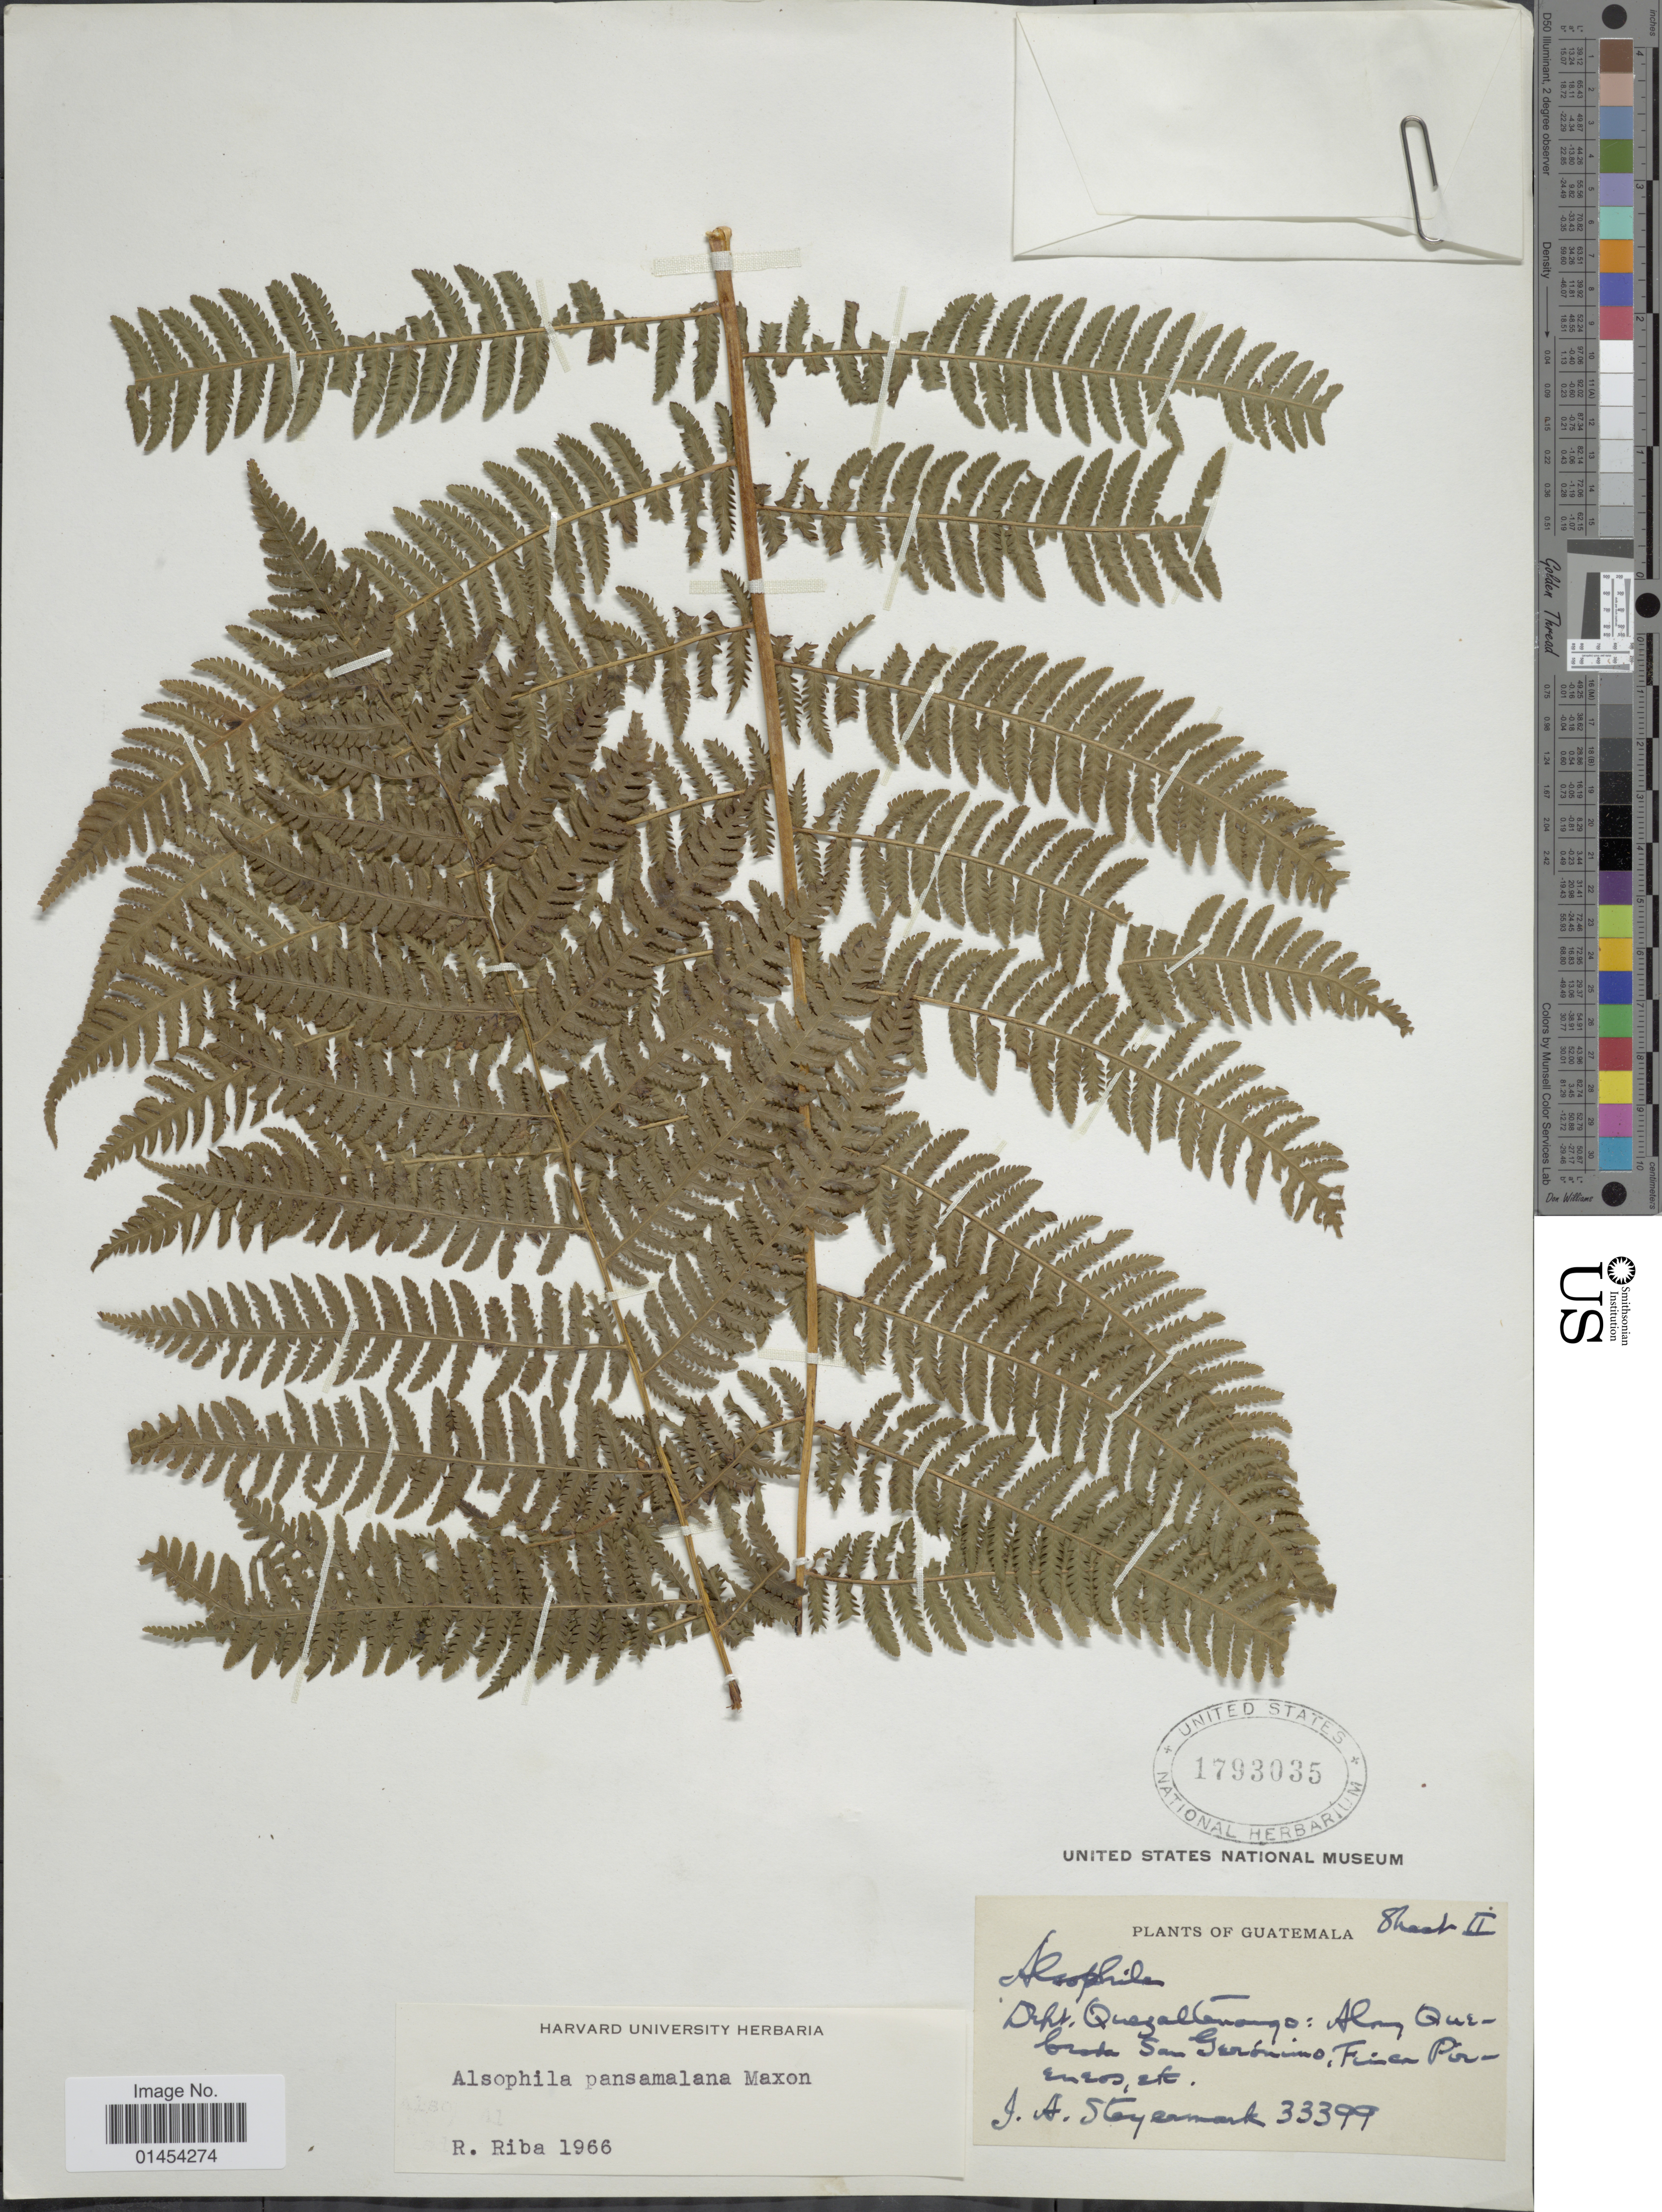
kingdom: Plantae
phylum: Tracheophyta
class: Polypodiopsida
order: Cyatheales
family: Cyatheaceae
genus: Alsophila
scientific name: Alsophila armata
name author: (Sw.) C. Presl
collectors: J. Steyermark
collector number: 33399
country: Guatemala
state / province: Quetzaltenango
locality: Along Quebrada San Geronimo, Finca Pirineos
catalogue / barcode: US 1793035